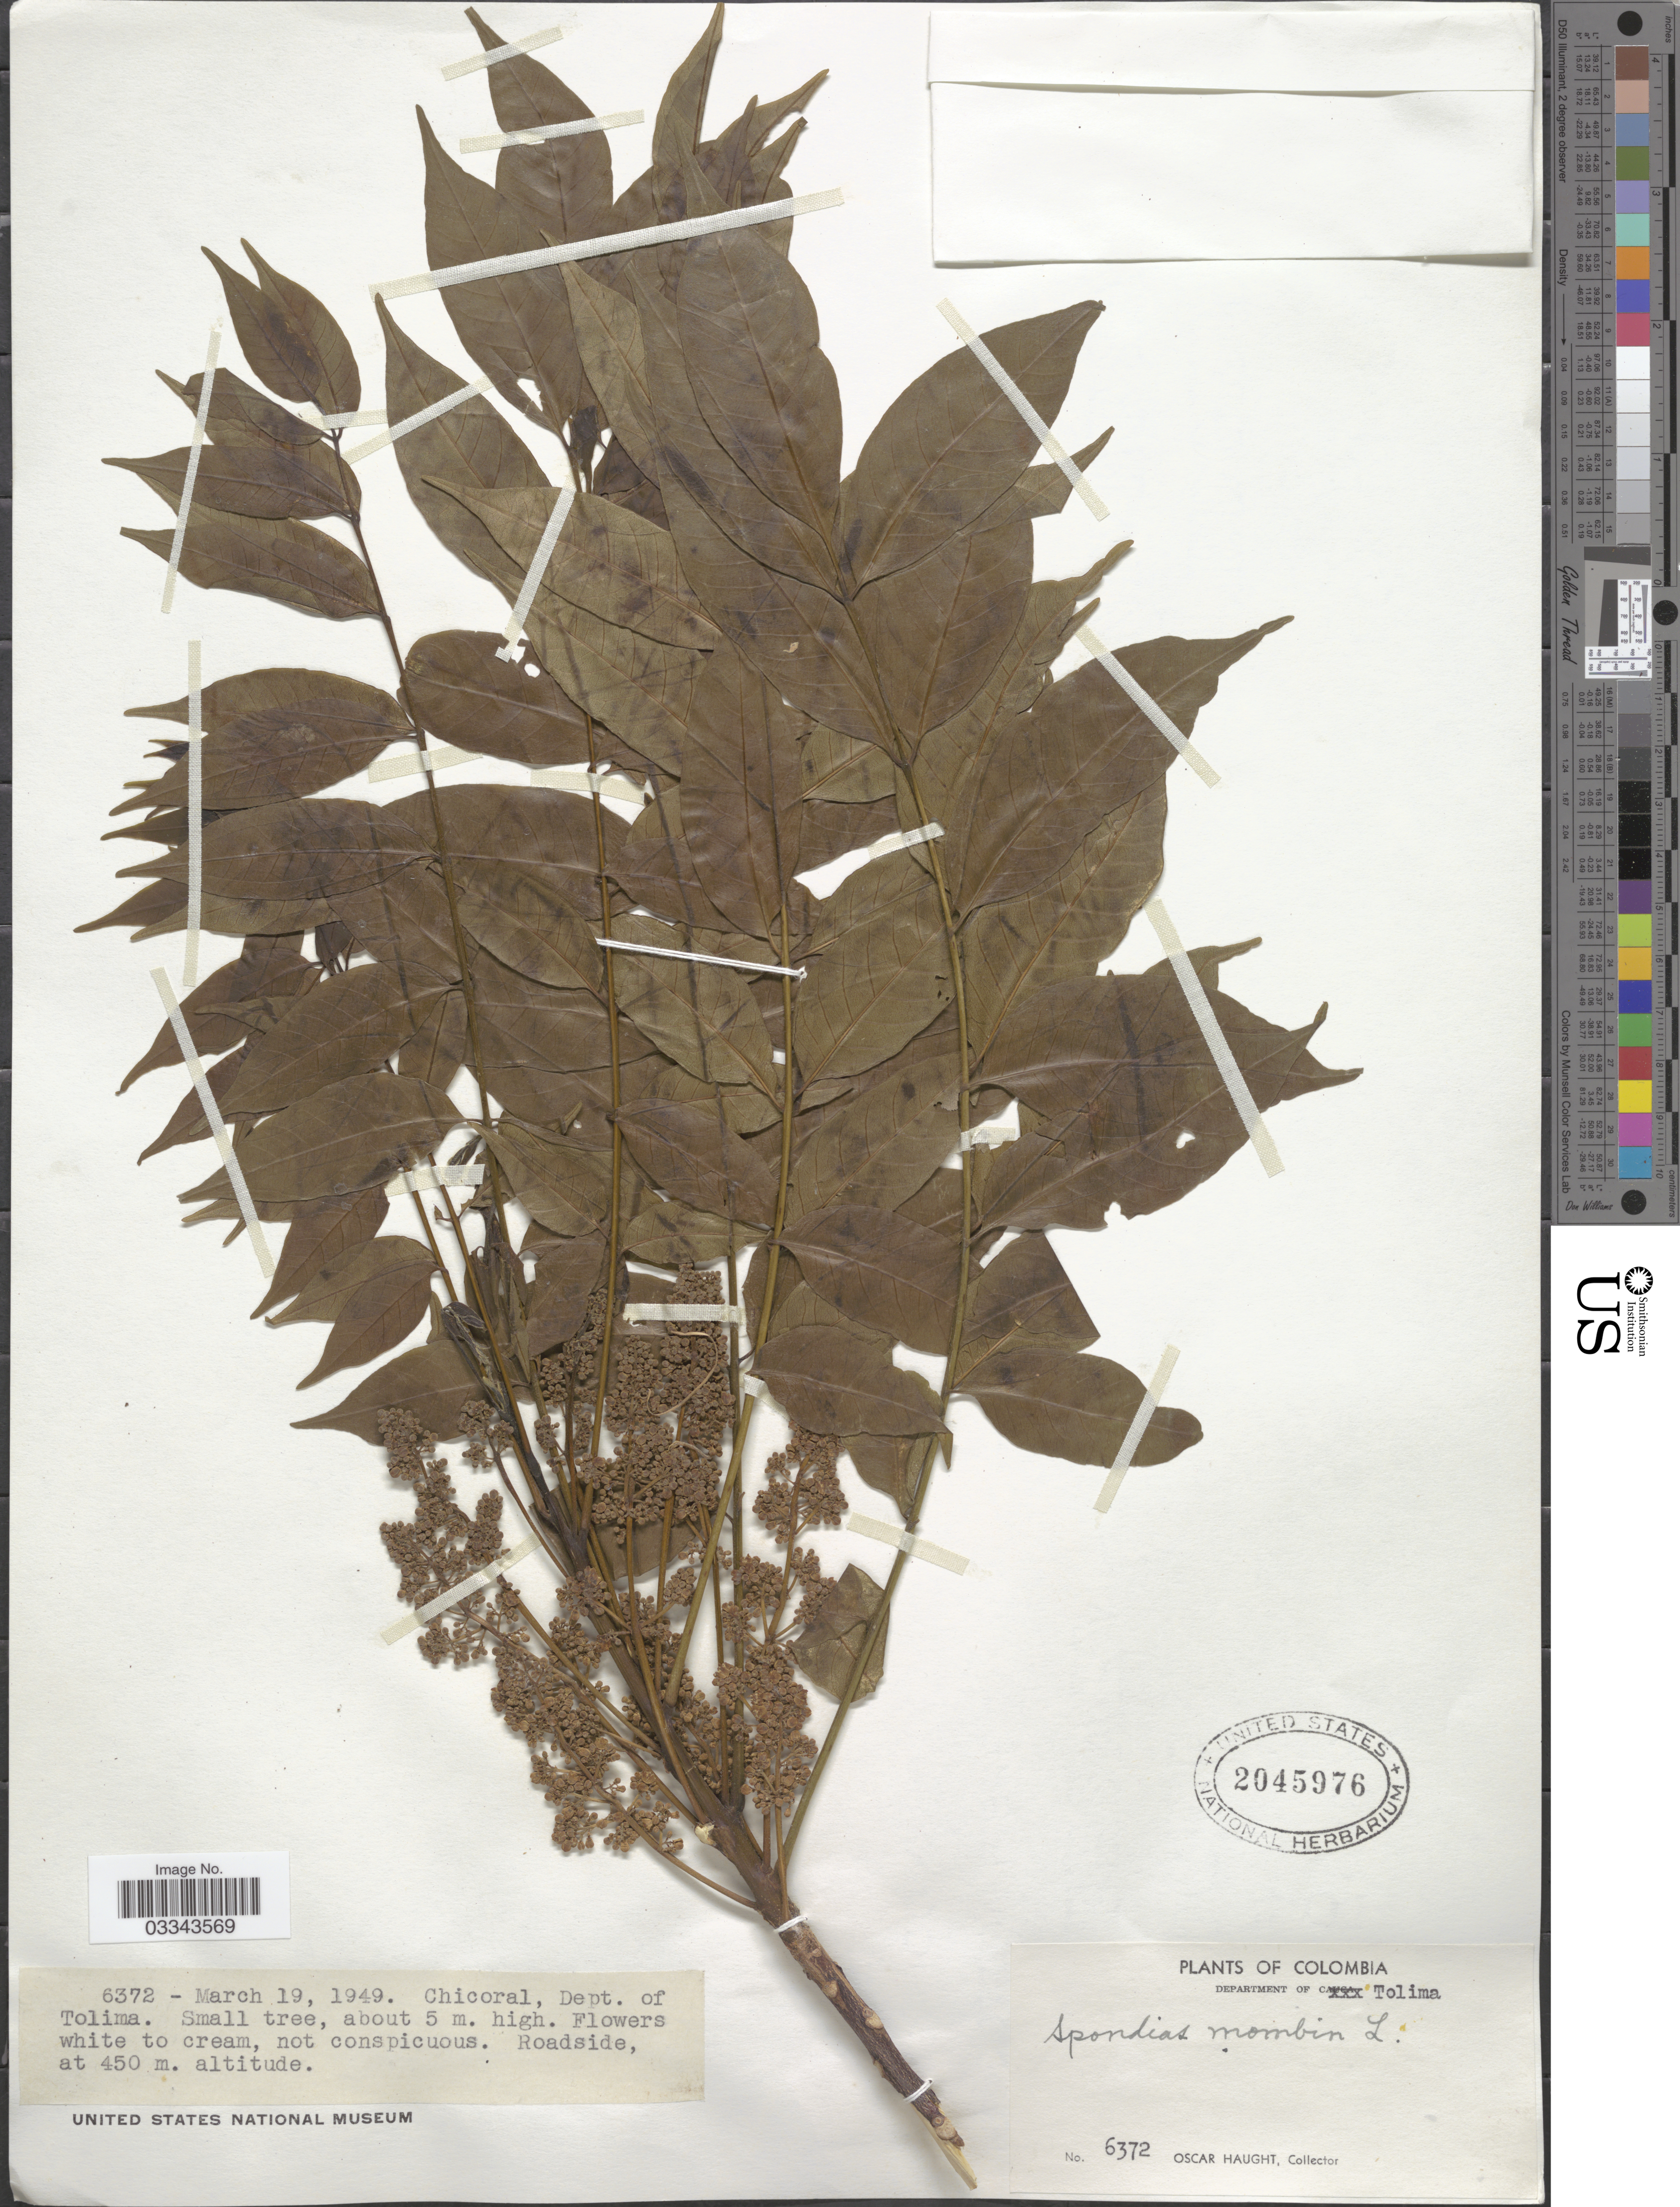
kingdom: Plantae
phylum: Tracheophyta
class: Magnoliopsida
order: Sapindales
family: Anacardiaceae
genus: Spondias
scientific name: Spondias mombin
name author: L.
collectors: O. L. Haught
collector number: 6372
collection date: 1949-03-19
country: Colombia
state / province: Tolima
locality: Department of Tolima, Chicoral.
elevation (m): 450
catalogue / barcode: US 2045976